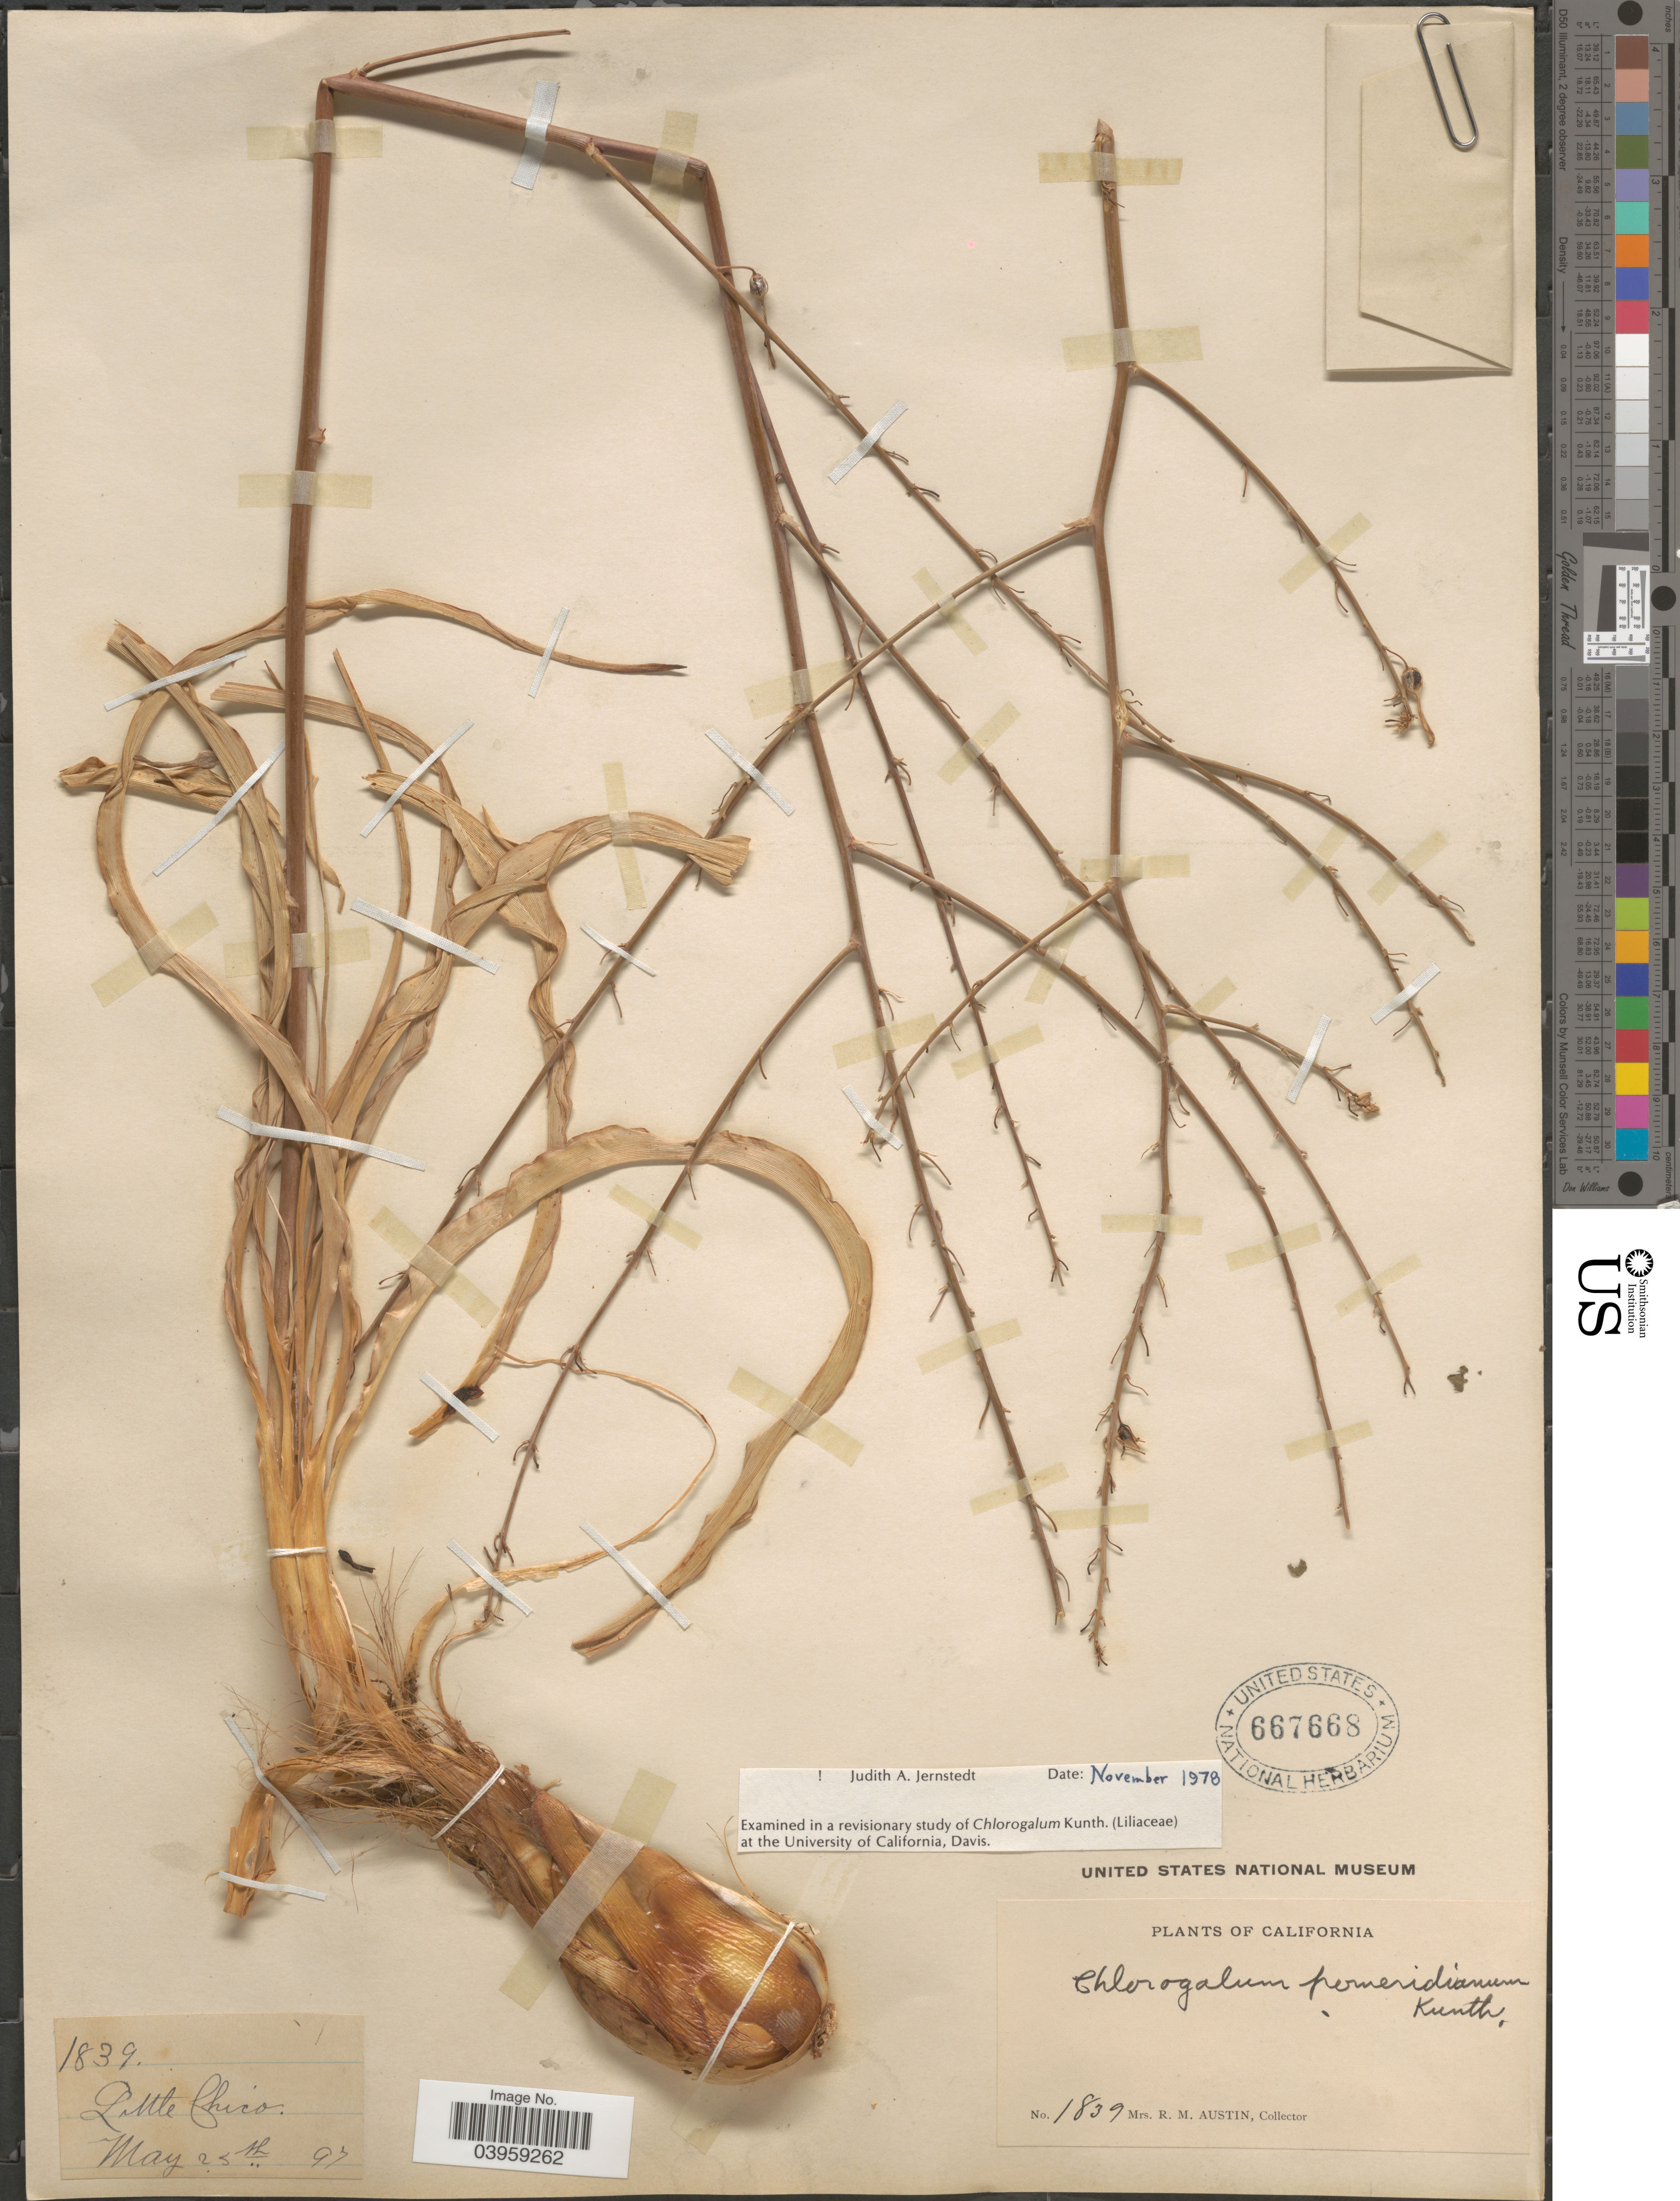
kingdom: Plantae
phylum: Tracheophyta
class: Liliopsida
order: Asparagales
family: Asparagaceae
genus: Chlorogalum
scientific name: Chlorogalum pomeridianum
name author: (DC.) Kunth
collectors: R. Austin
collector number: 1839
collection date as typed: Transcribed d/m/y: 25/5/97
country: United States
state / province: California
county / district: Butte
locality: Little Chico.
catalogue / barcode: US 667668